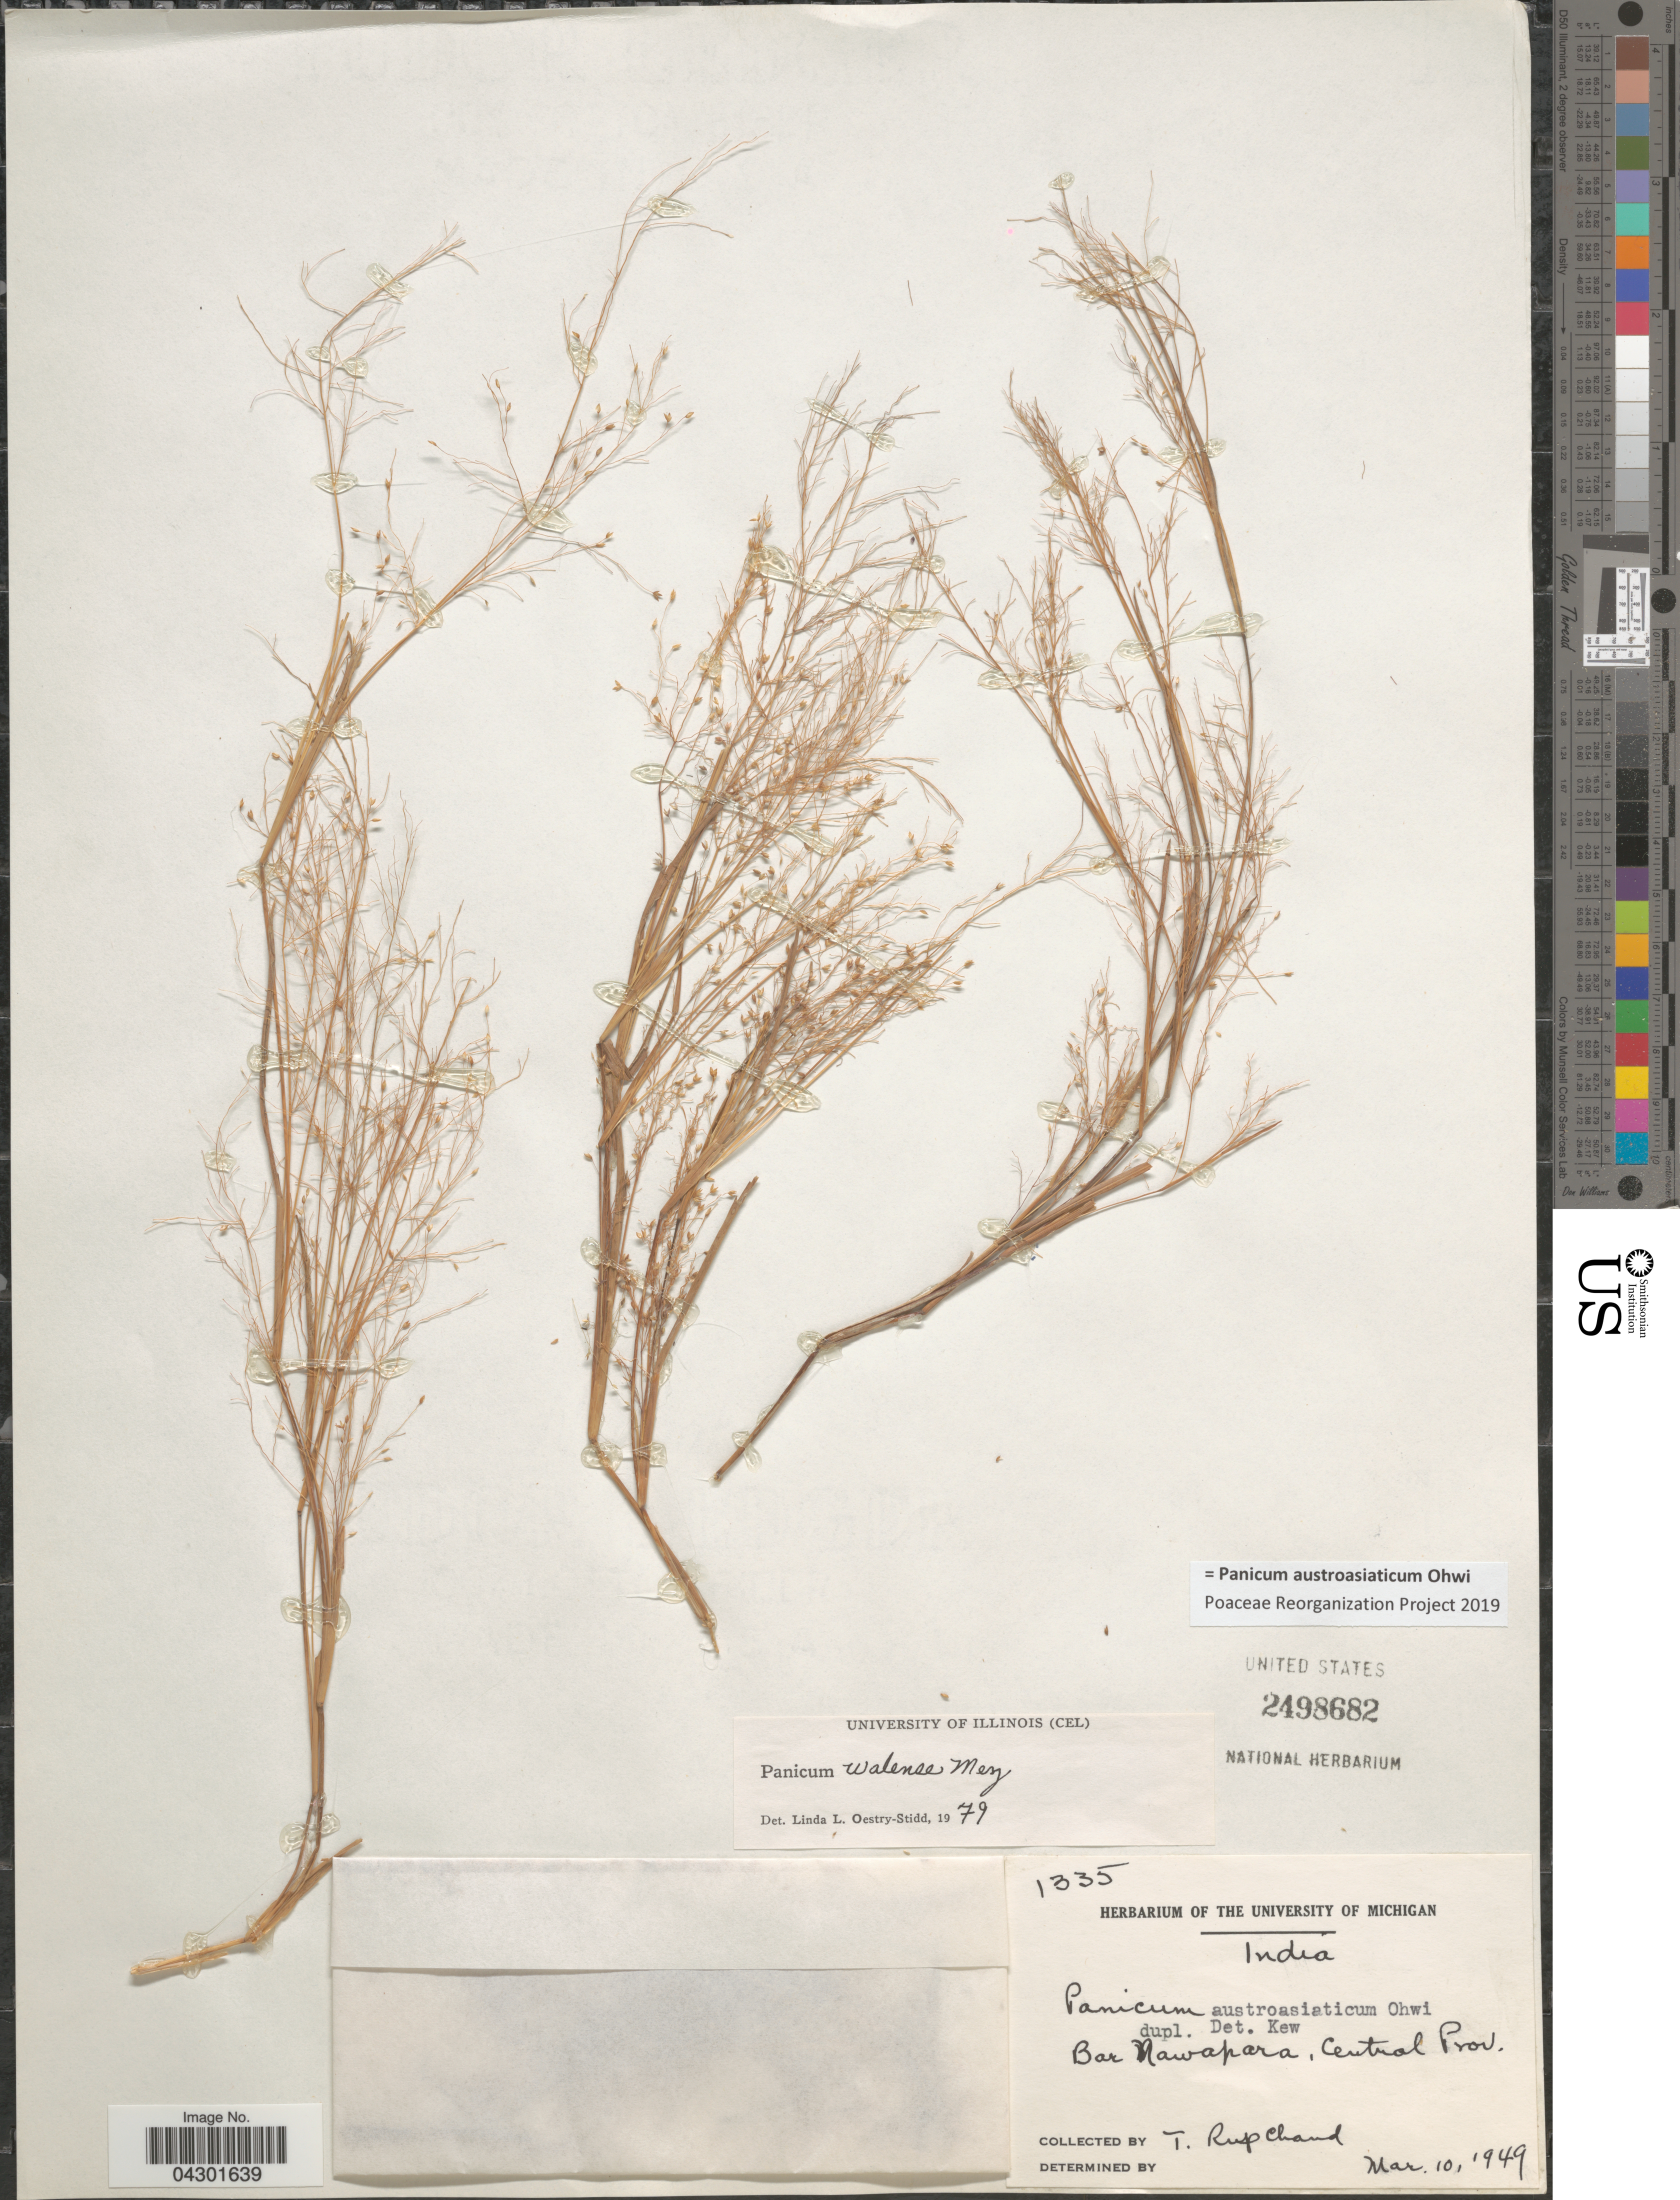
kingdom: Plantae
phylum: Tracheophyta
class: Liliopsida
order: Poales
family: Poaceae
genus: Panicum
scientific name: Panicum austroasiaticum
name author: Ohwi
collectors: T. R. Chand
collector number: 1335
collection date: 1949-03-10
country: India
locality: Bar Nawapara, Central prov.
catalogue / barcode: US 2498682